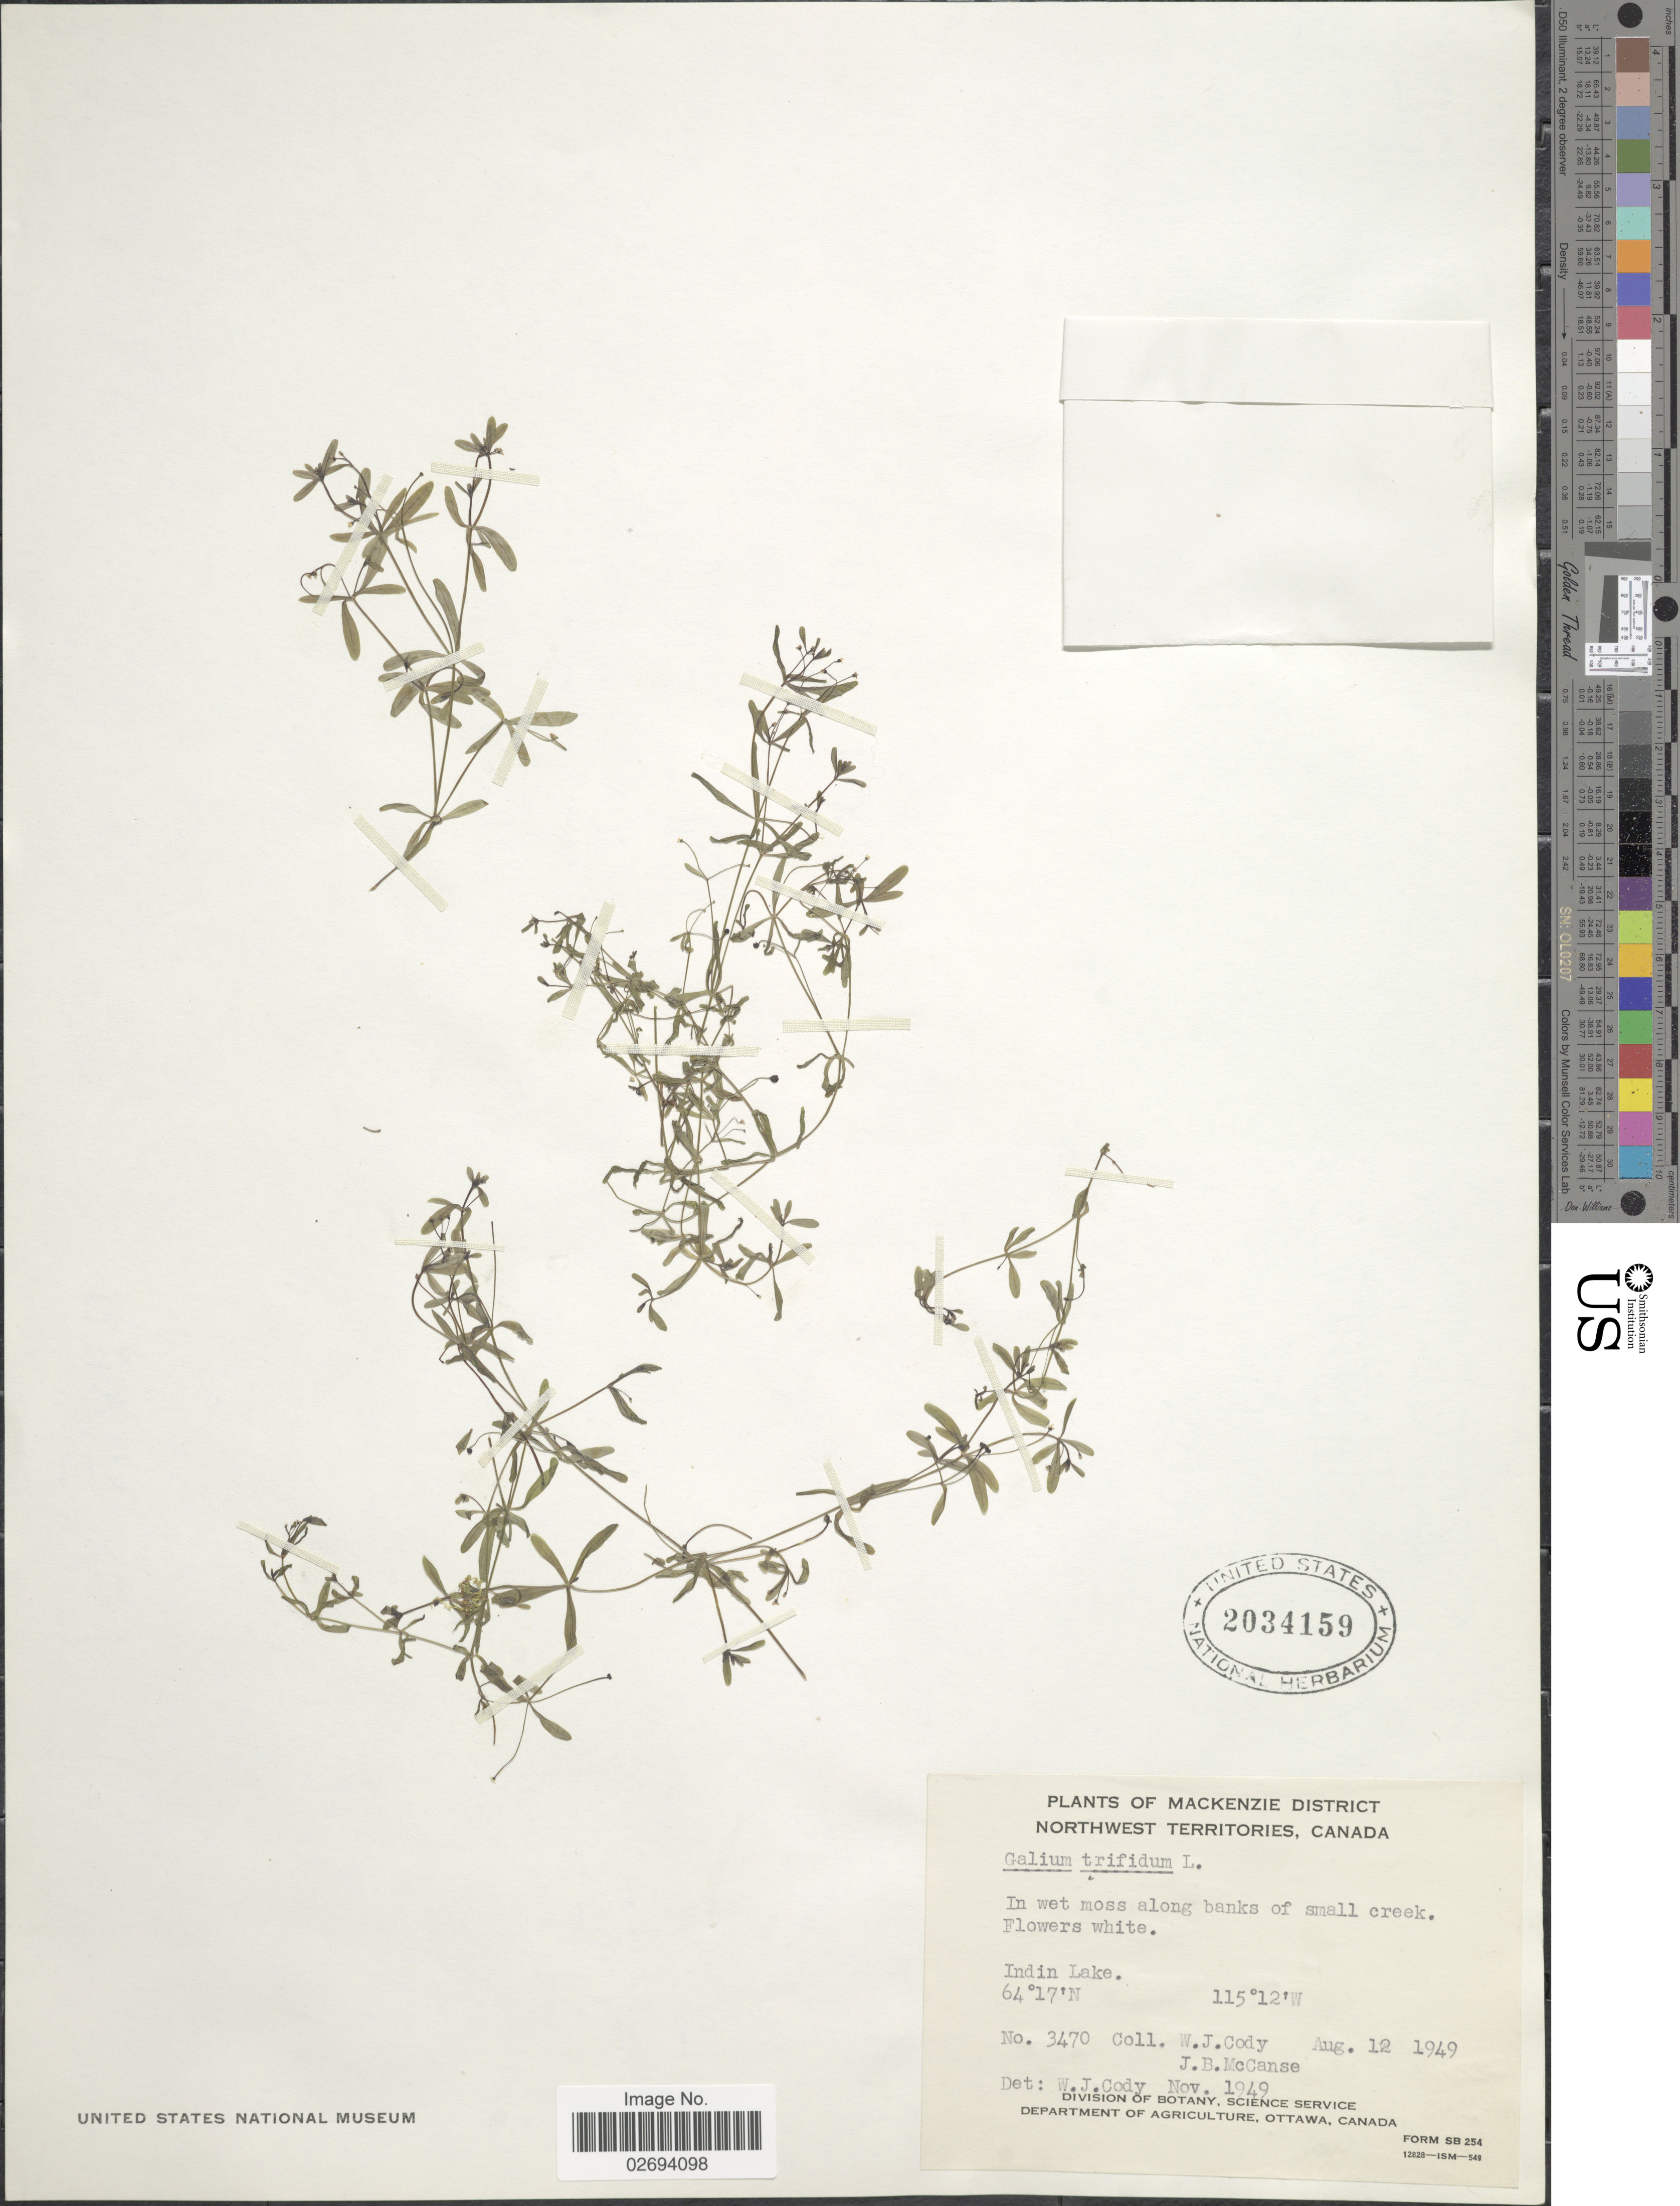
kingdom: Plantae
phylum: Tracheophyta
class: Magnoliopsida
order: Gentianales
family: Rubiaceae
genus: Galium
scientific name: Galium trifidum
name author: L.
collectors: W. Cody & J. McCanse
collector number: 3470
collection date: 1949-08-12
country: Canada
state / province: Northwest Territories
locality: Mackenzie District, in wet moss along banks of small creek, Indin Lake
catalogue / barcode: US 2034159